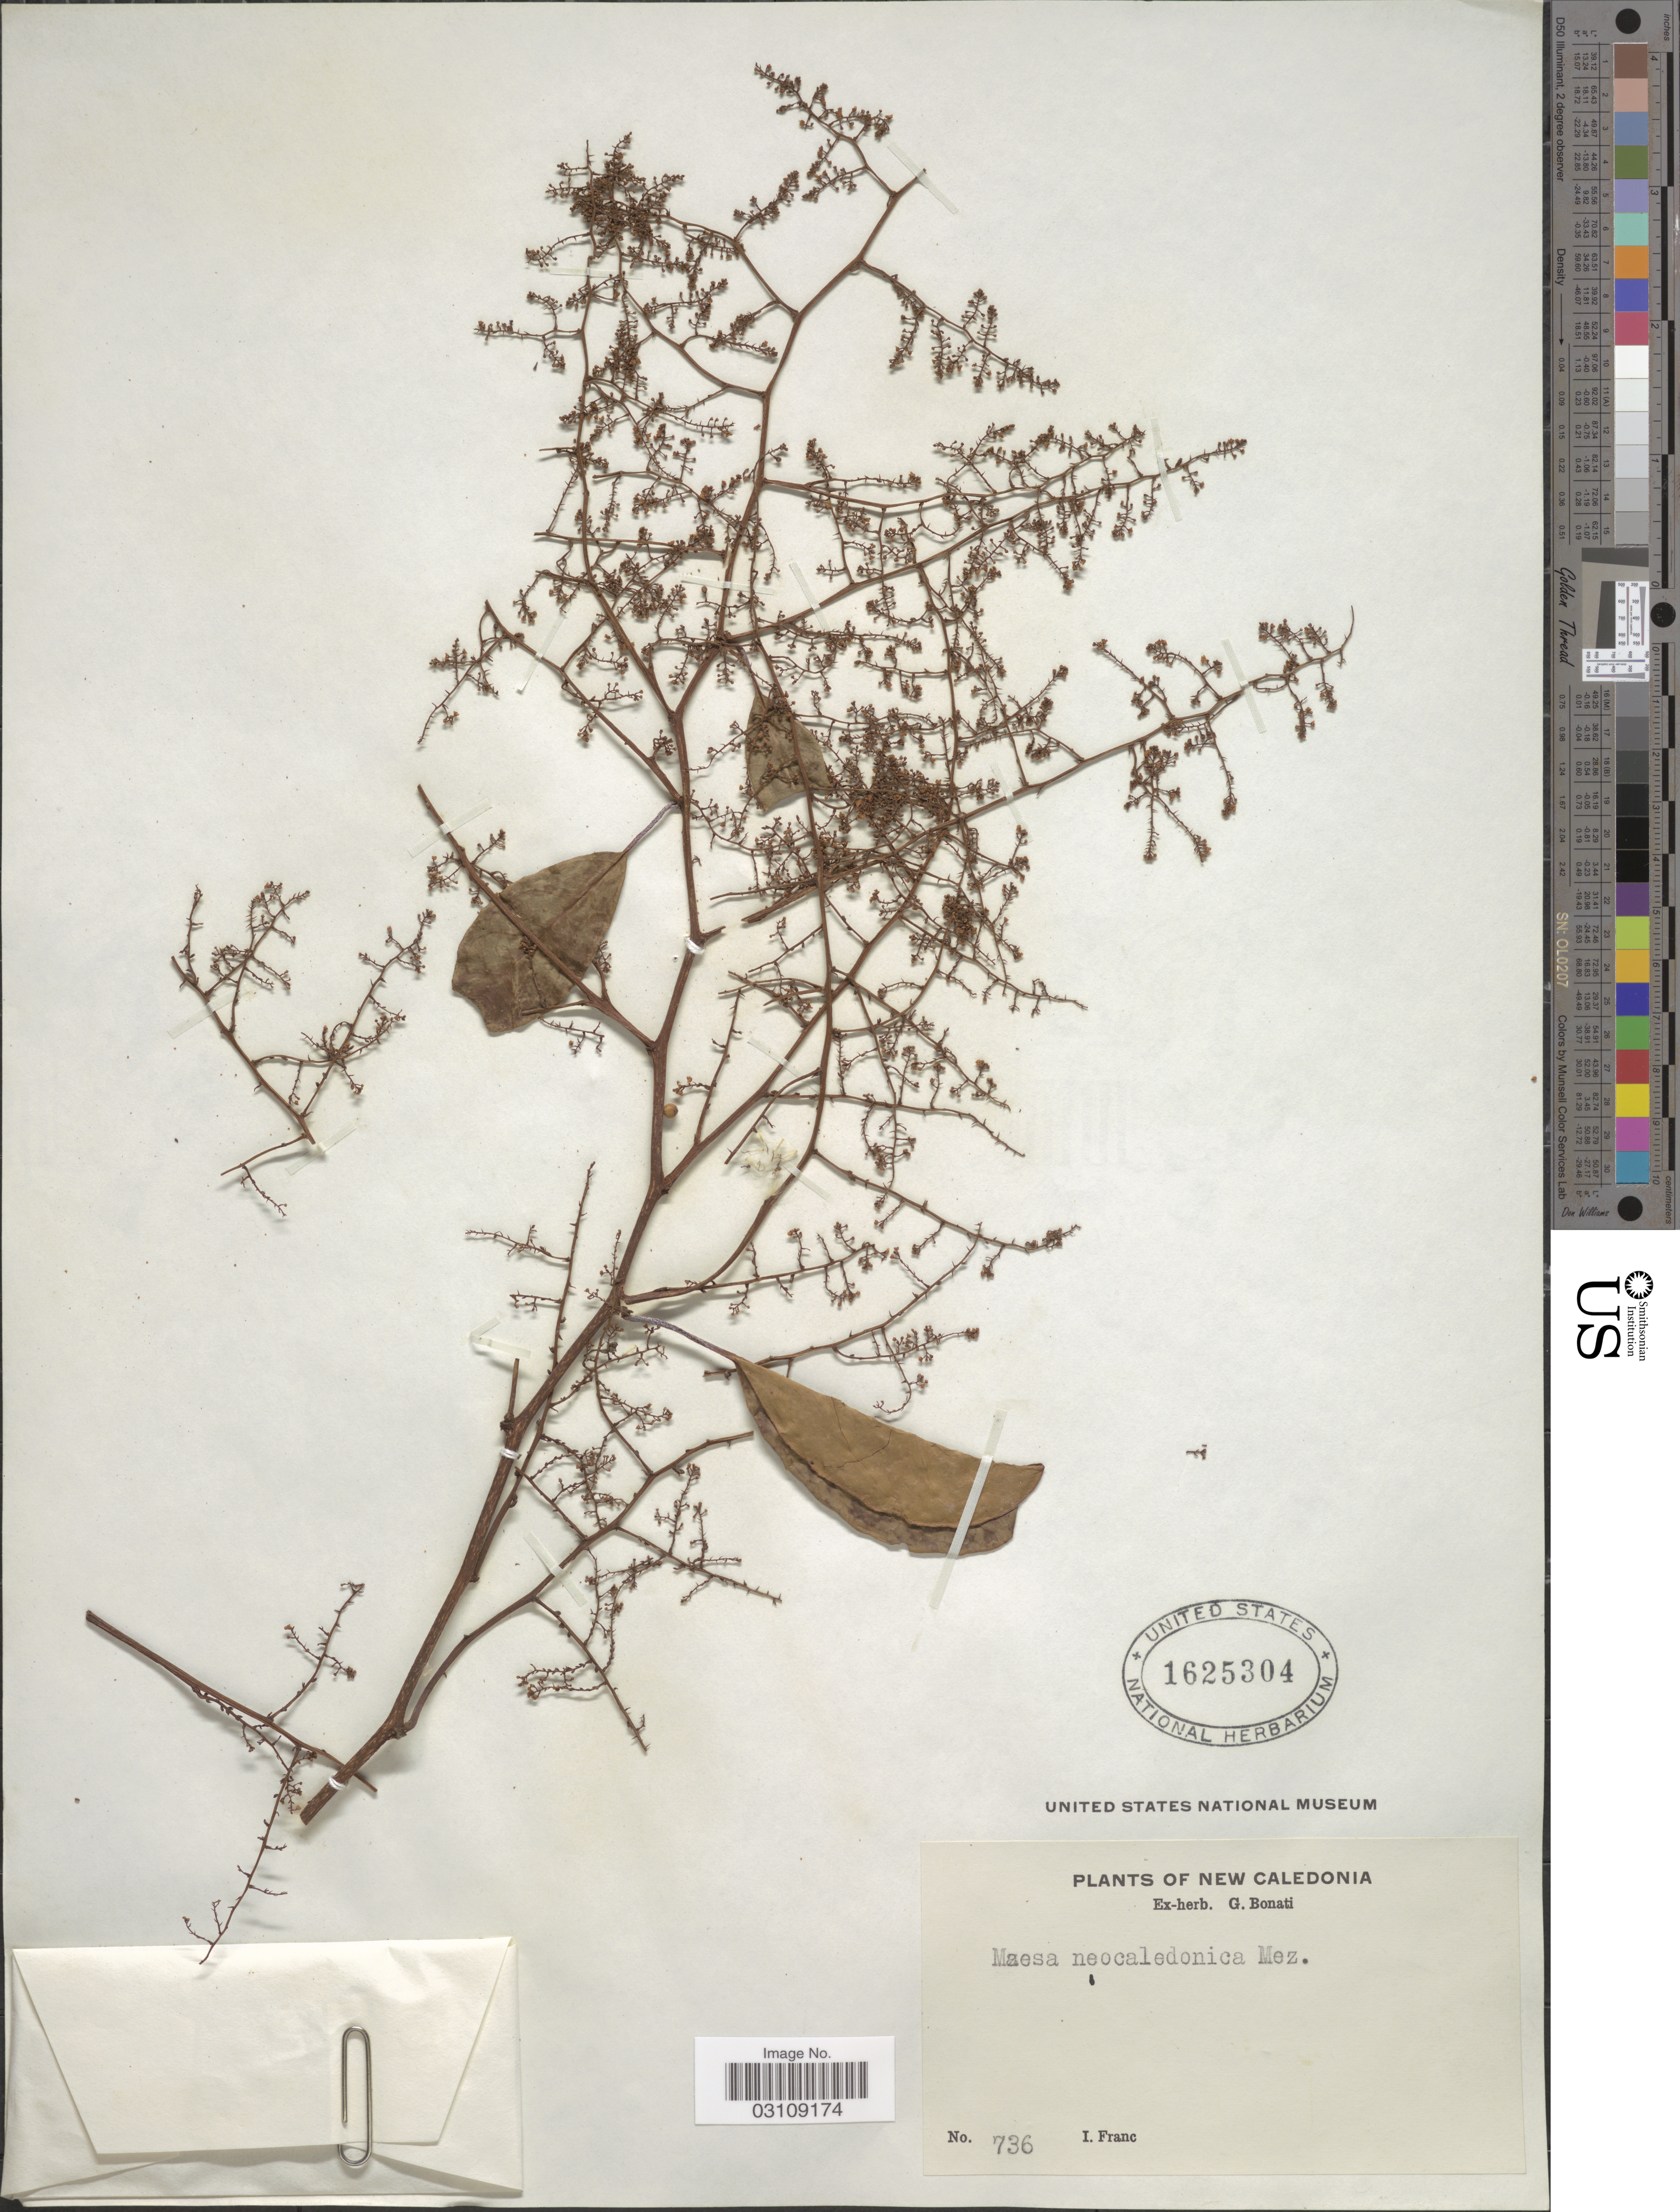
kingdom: Plantae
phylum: Tracheophyta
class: Magnoliopsida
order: Ericales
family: Primulaceae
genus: Maesa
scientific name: Maesa novocaledonica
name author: Mez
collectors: I. Franc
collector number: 736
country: New Caledonia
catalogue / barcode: US 1625304